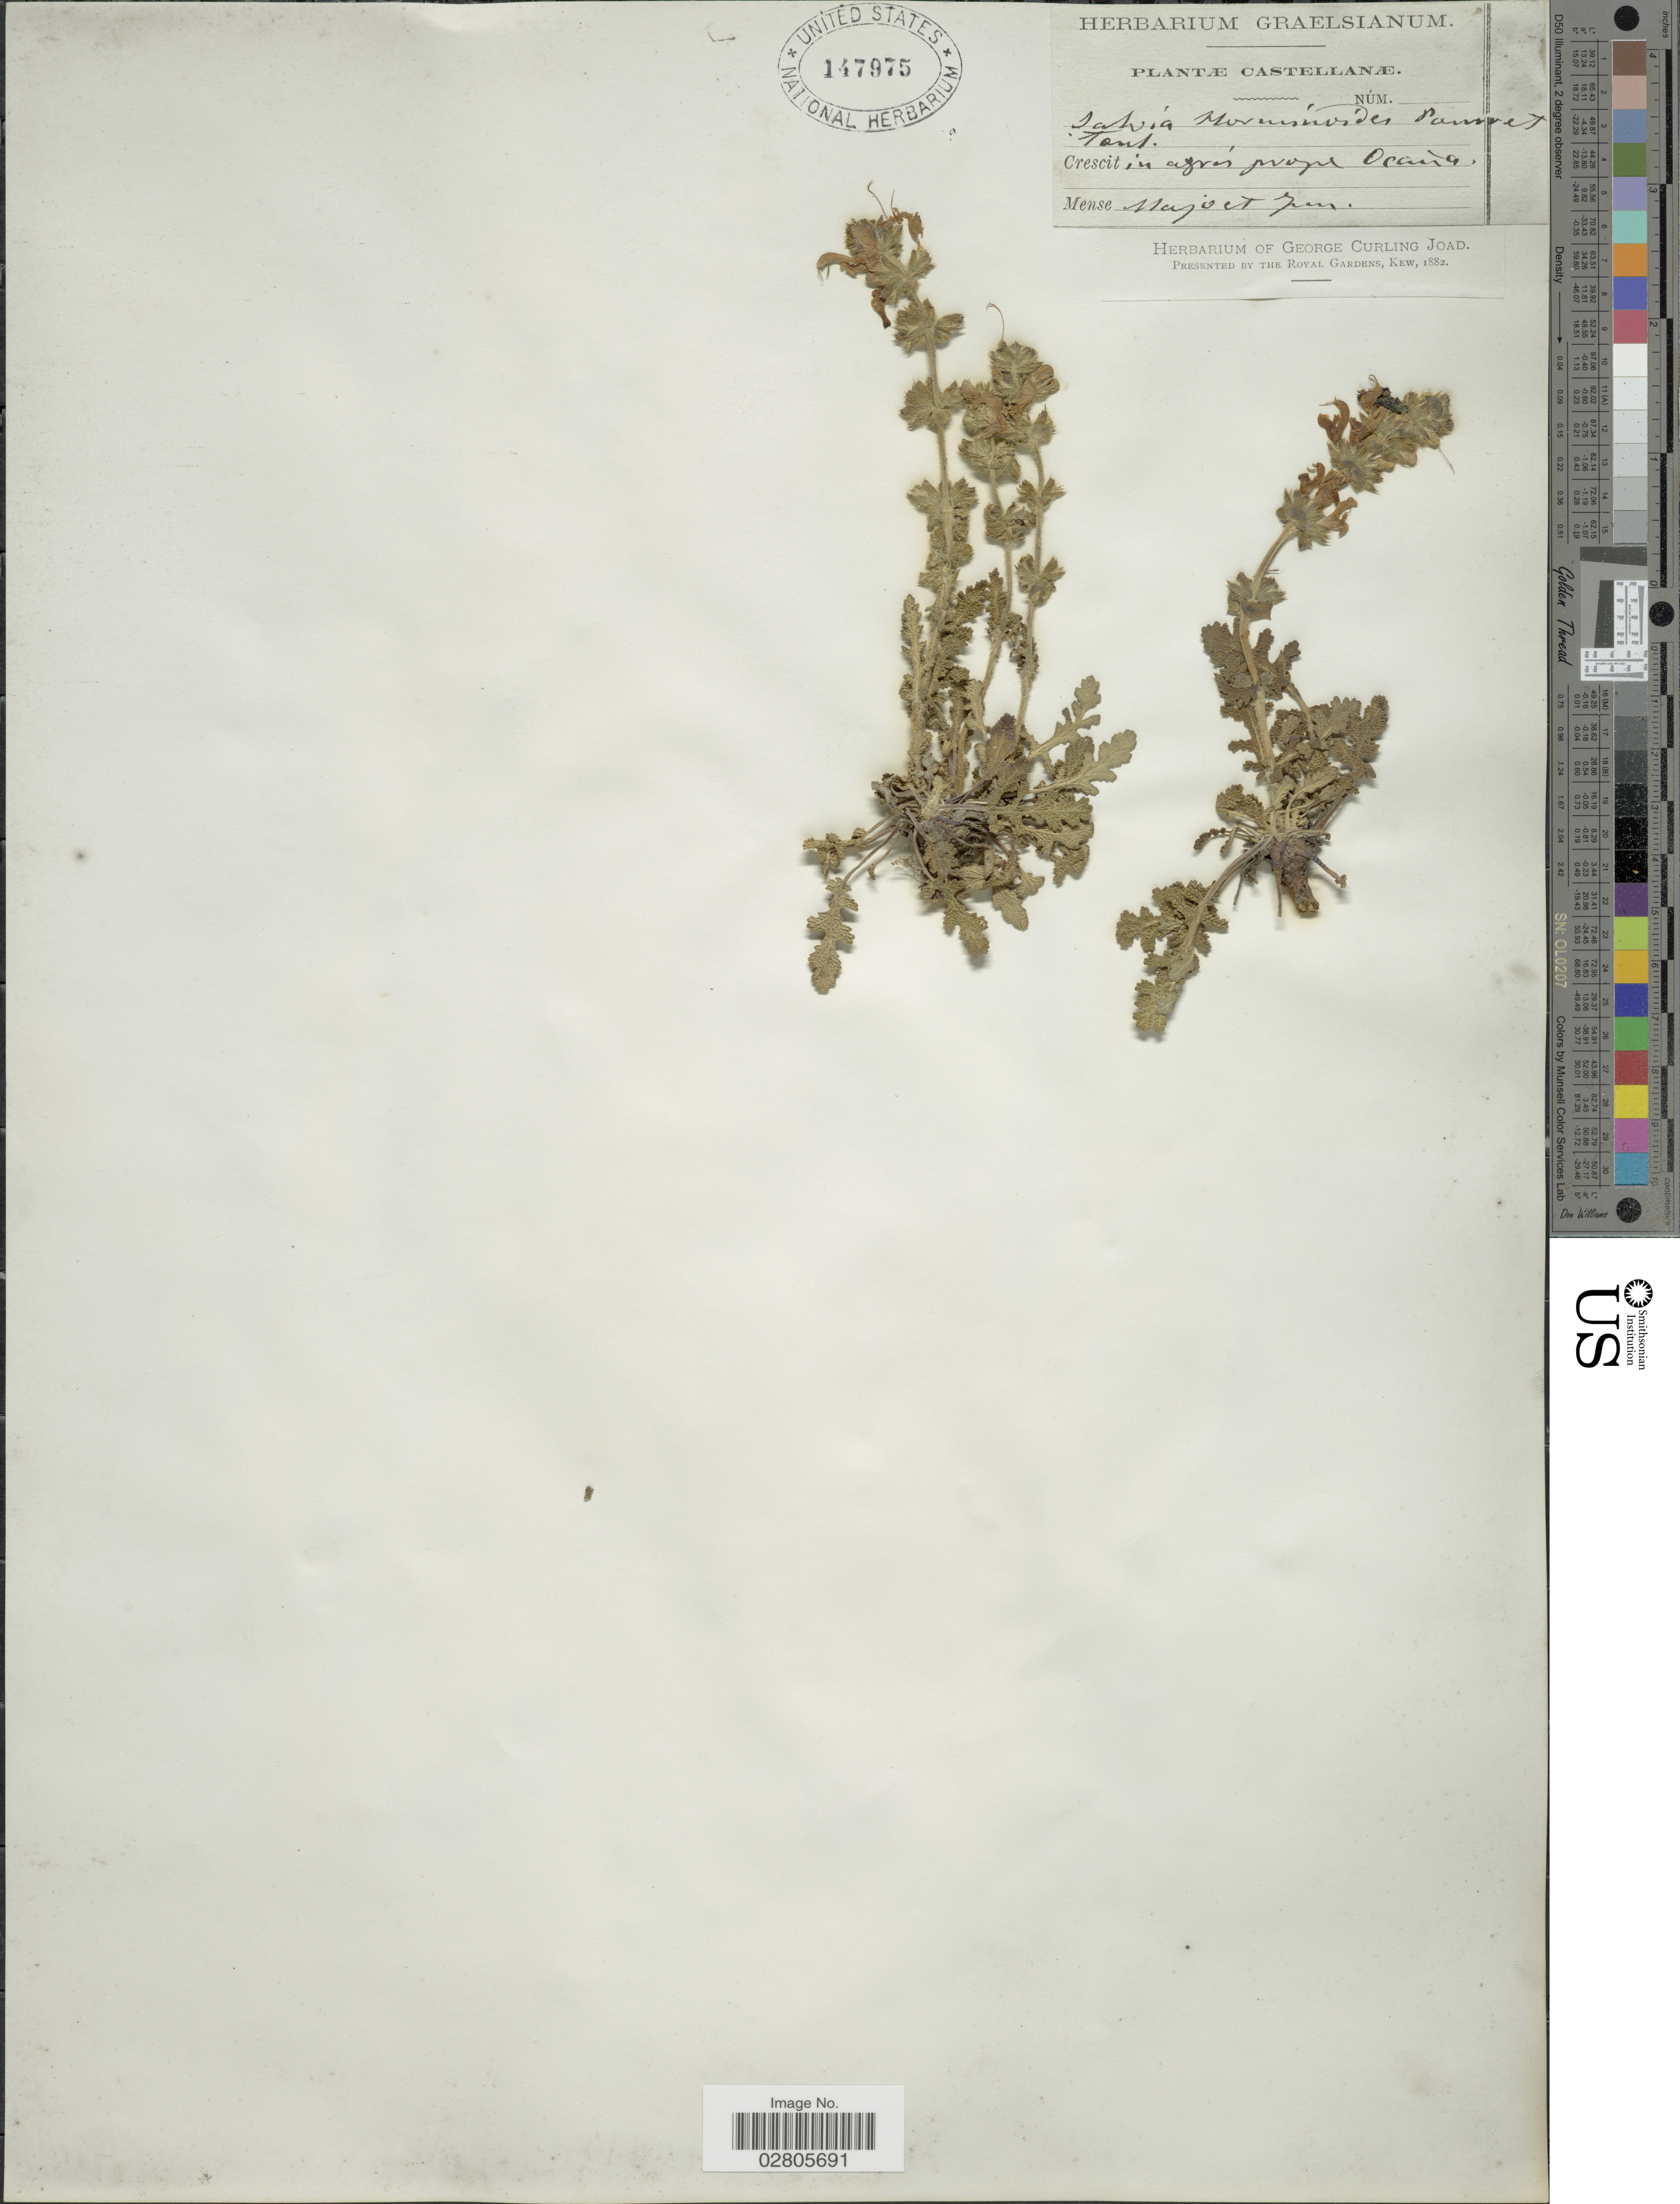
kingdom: Plantae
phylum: Tracheophyta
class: Magnoliopsida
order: Lamiales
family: Lamiaceae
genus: Salvia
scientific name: Salvia horminioides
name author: Pourr.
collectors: ex Herb. Graelsianum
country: Spain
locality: Castellanæ. In agris prope Ocaña.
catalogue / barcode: US 147975